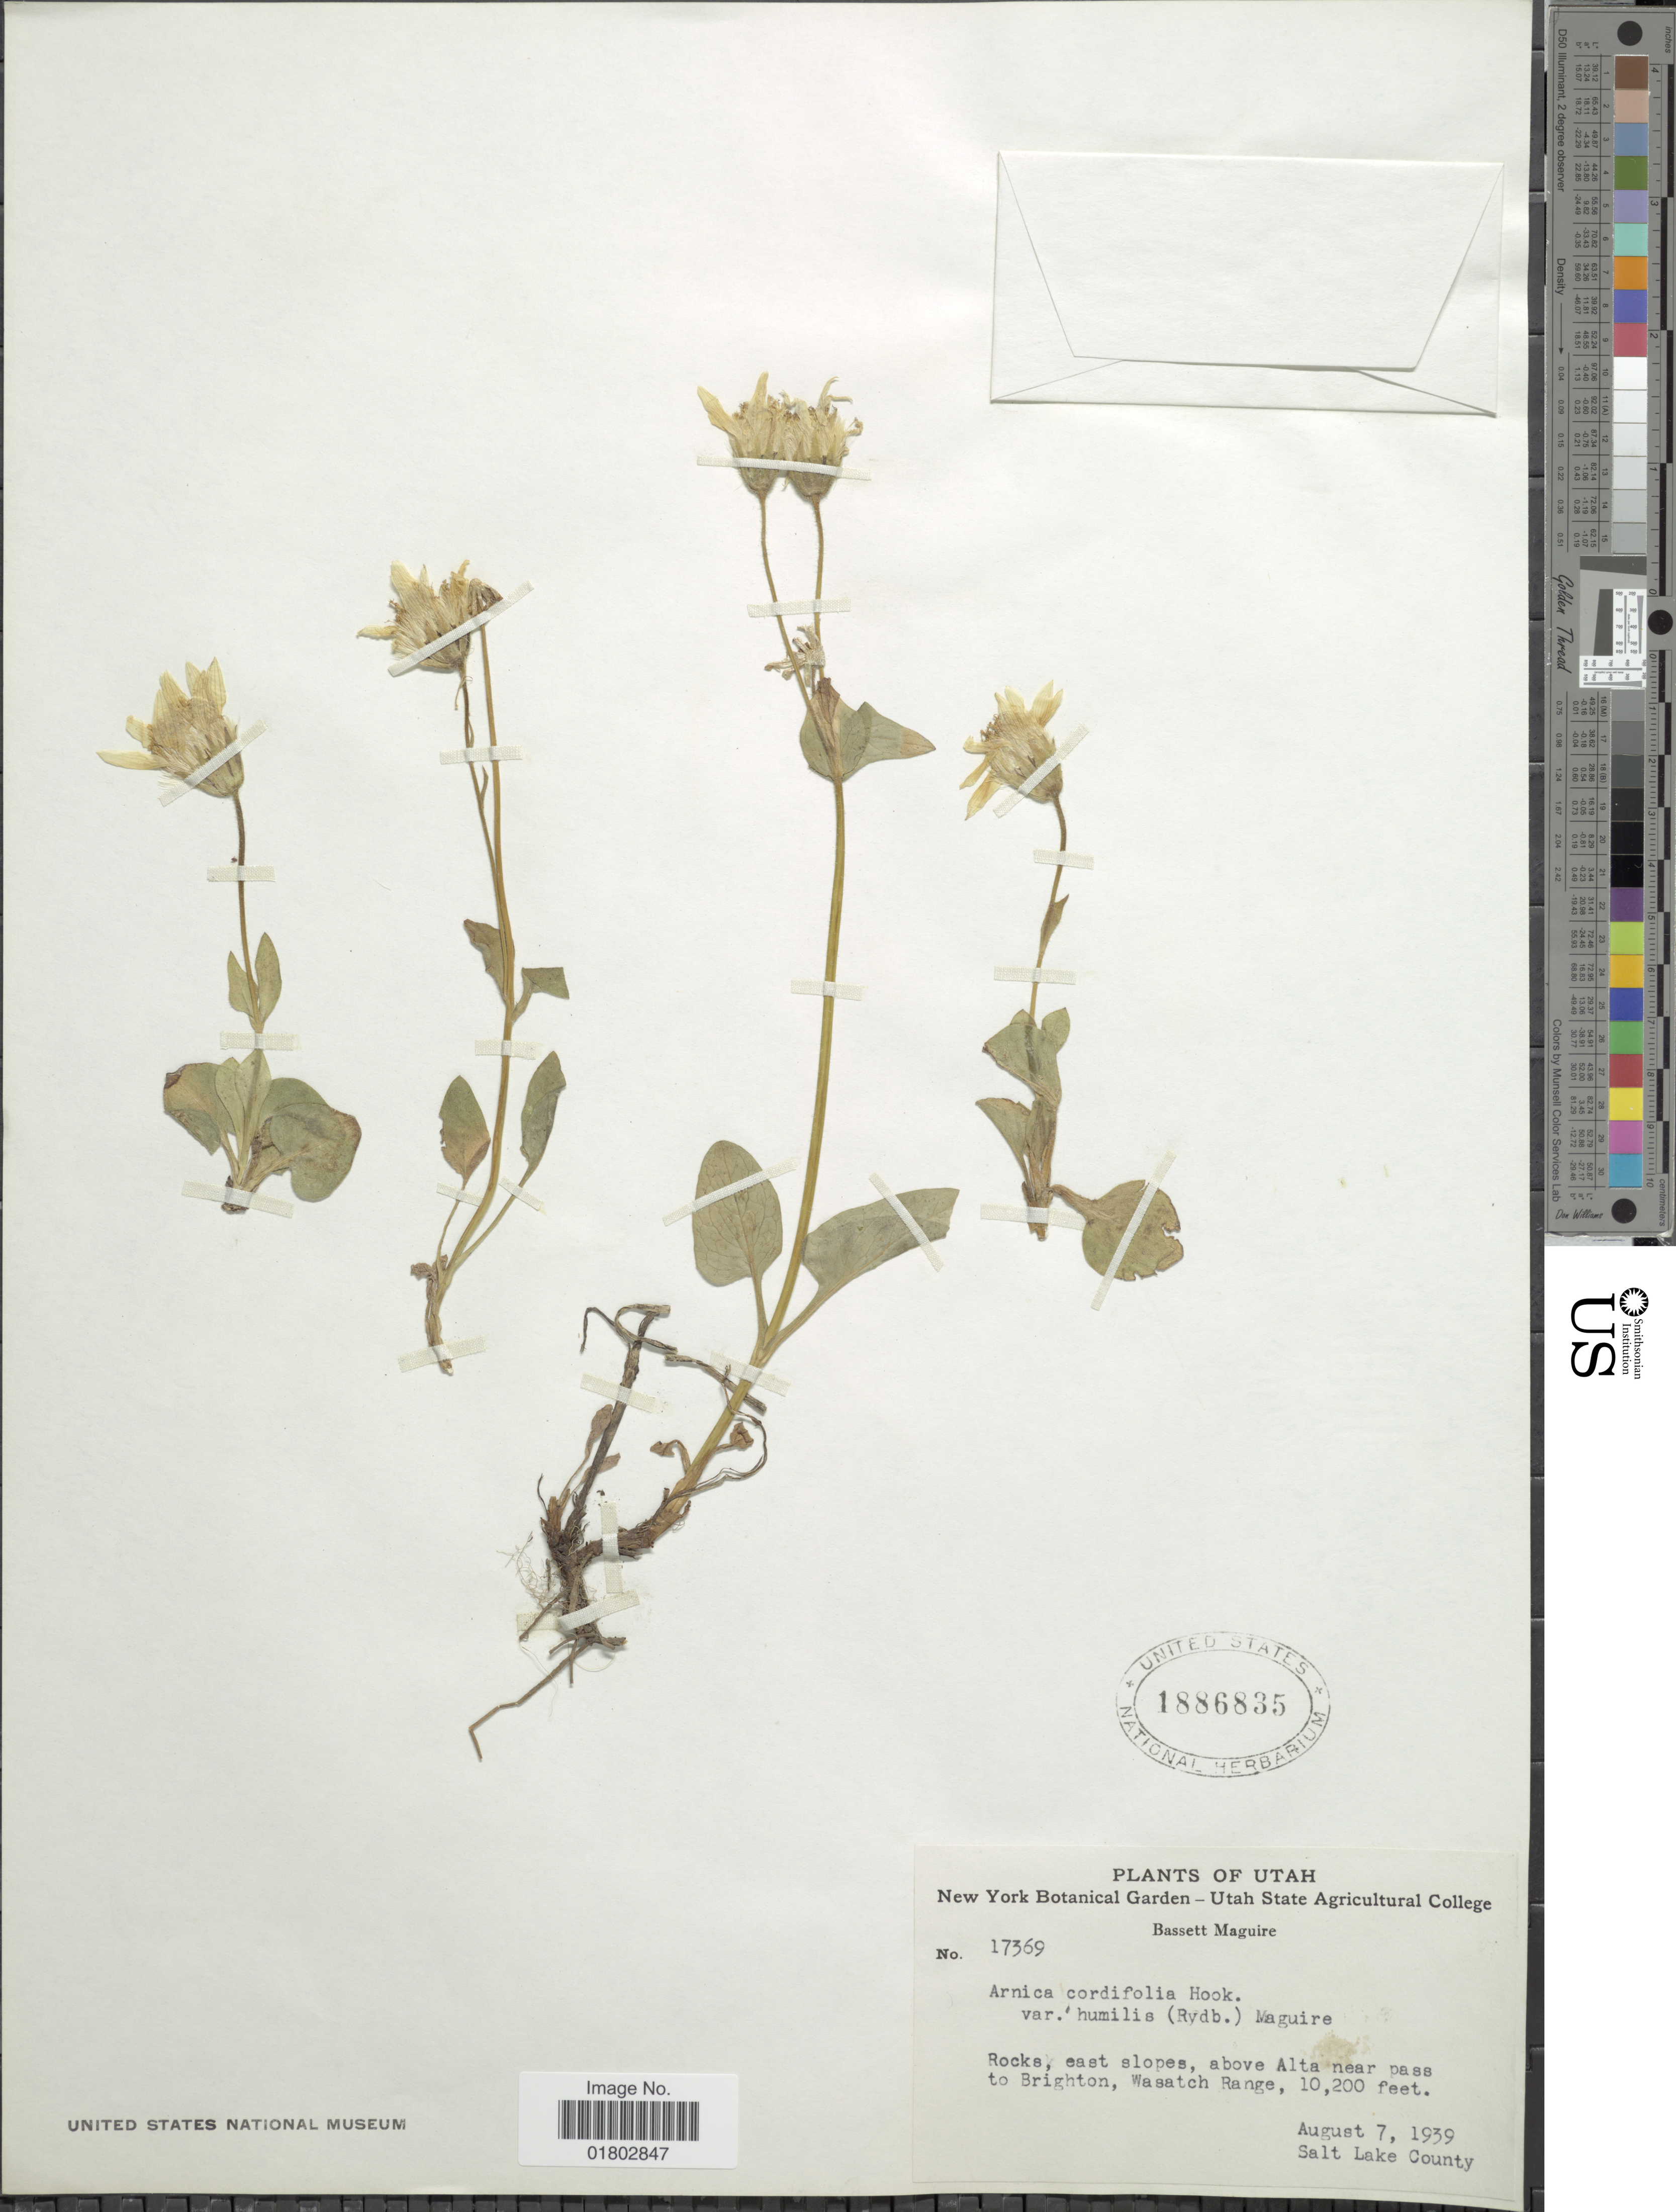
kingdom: Plantae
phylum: Tracheophyta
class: Magnoliopsida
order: Asterales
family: Asteraceae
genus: Arnica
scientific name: Arnica cordifolia var. humilis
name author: (Rydb.) Maguire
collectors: B. Maguire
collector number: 17369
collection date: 1939-08-07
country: United States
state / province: Utah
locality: Rocks, east slopes, above Alta near pass to Brighton, Wasatch Range, Salt Lake County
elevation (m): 3109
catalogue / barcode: US 1886835